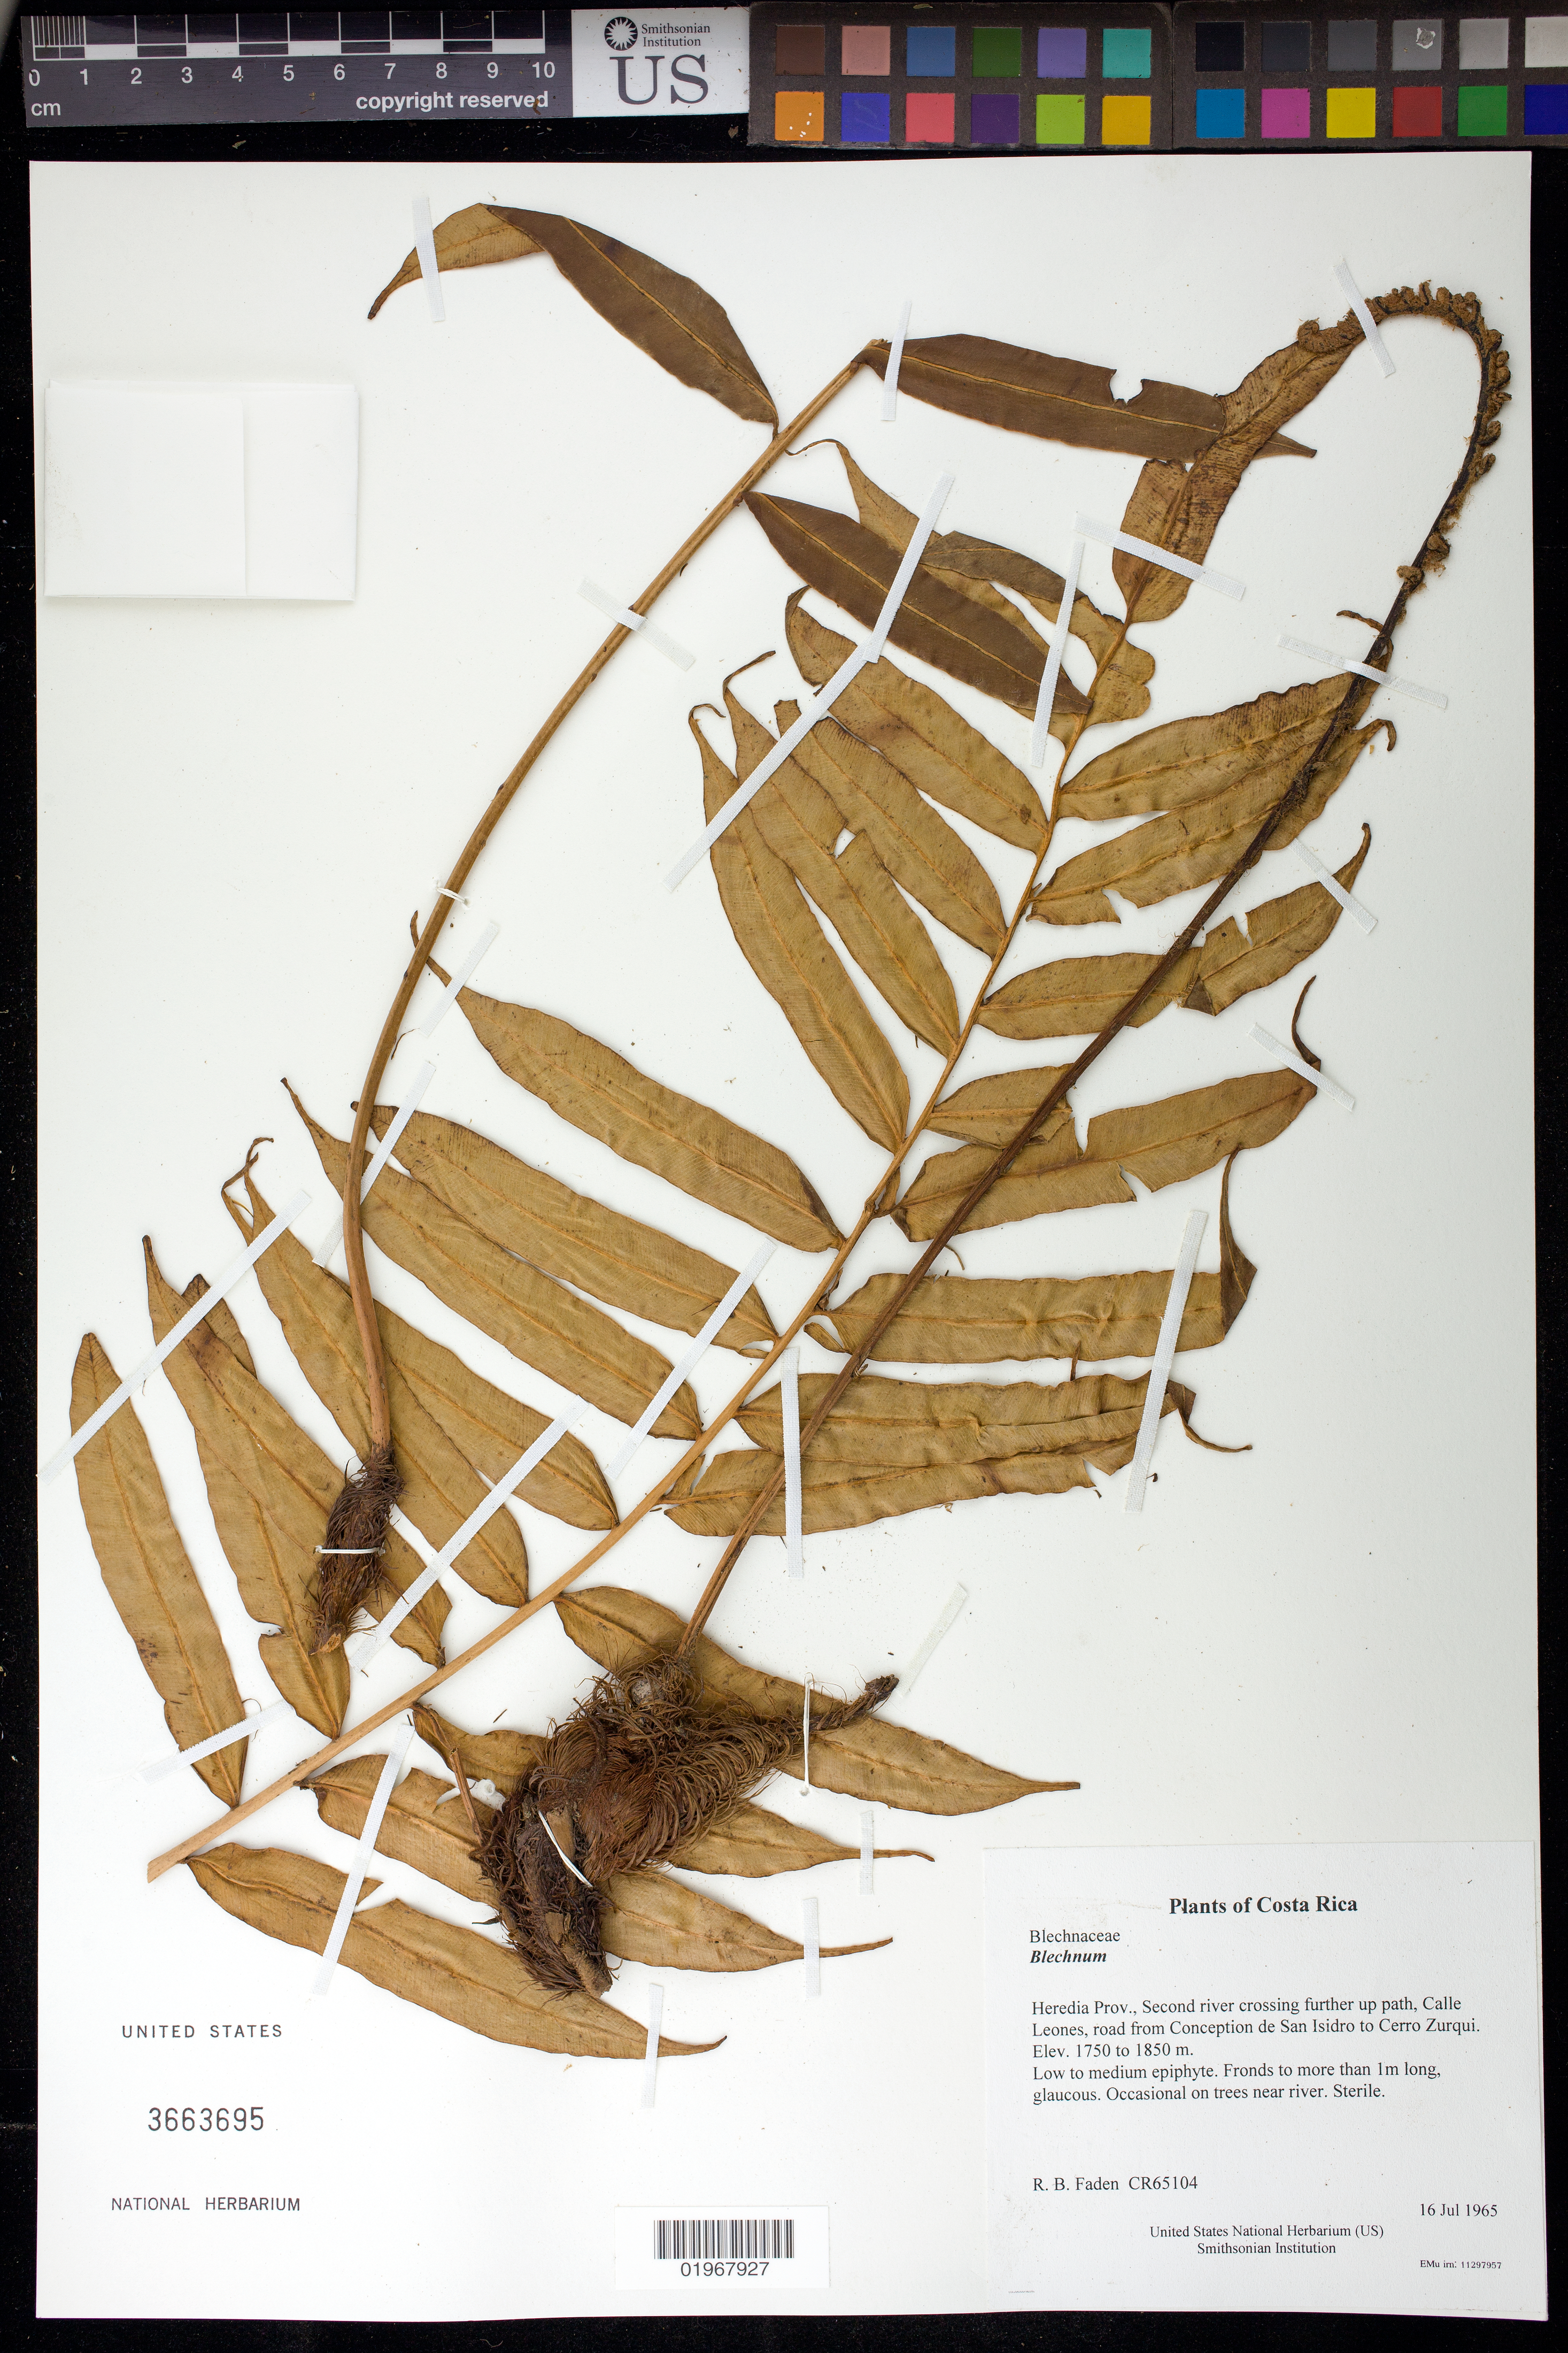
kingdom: Plantae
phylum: Tracheophyta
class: Polypodiopsida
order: Polypodiales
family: Blechnaceae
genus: Blechnum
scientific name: Blechnum sp.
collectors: R. B. Faden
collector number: CR65104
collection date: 1965-07-16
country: Costa Rica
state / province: Heredia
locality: Second river crossing further up path, Calle Leones, road from Conception de San Isidro to Cerro Zurqui.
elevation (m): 1750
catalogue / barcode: US 3663696